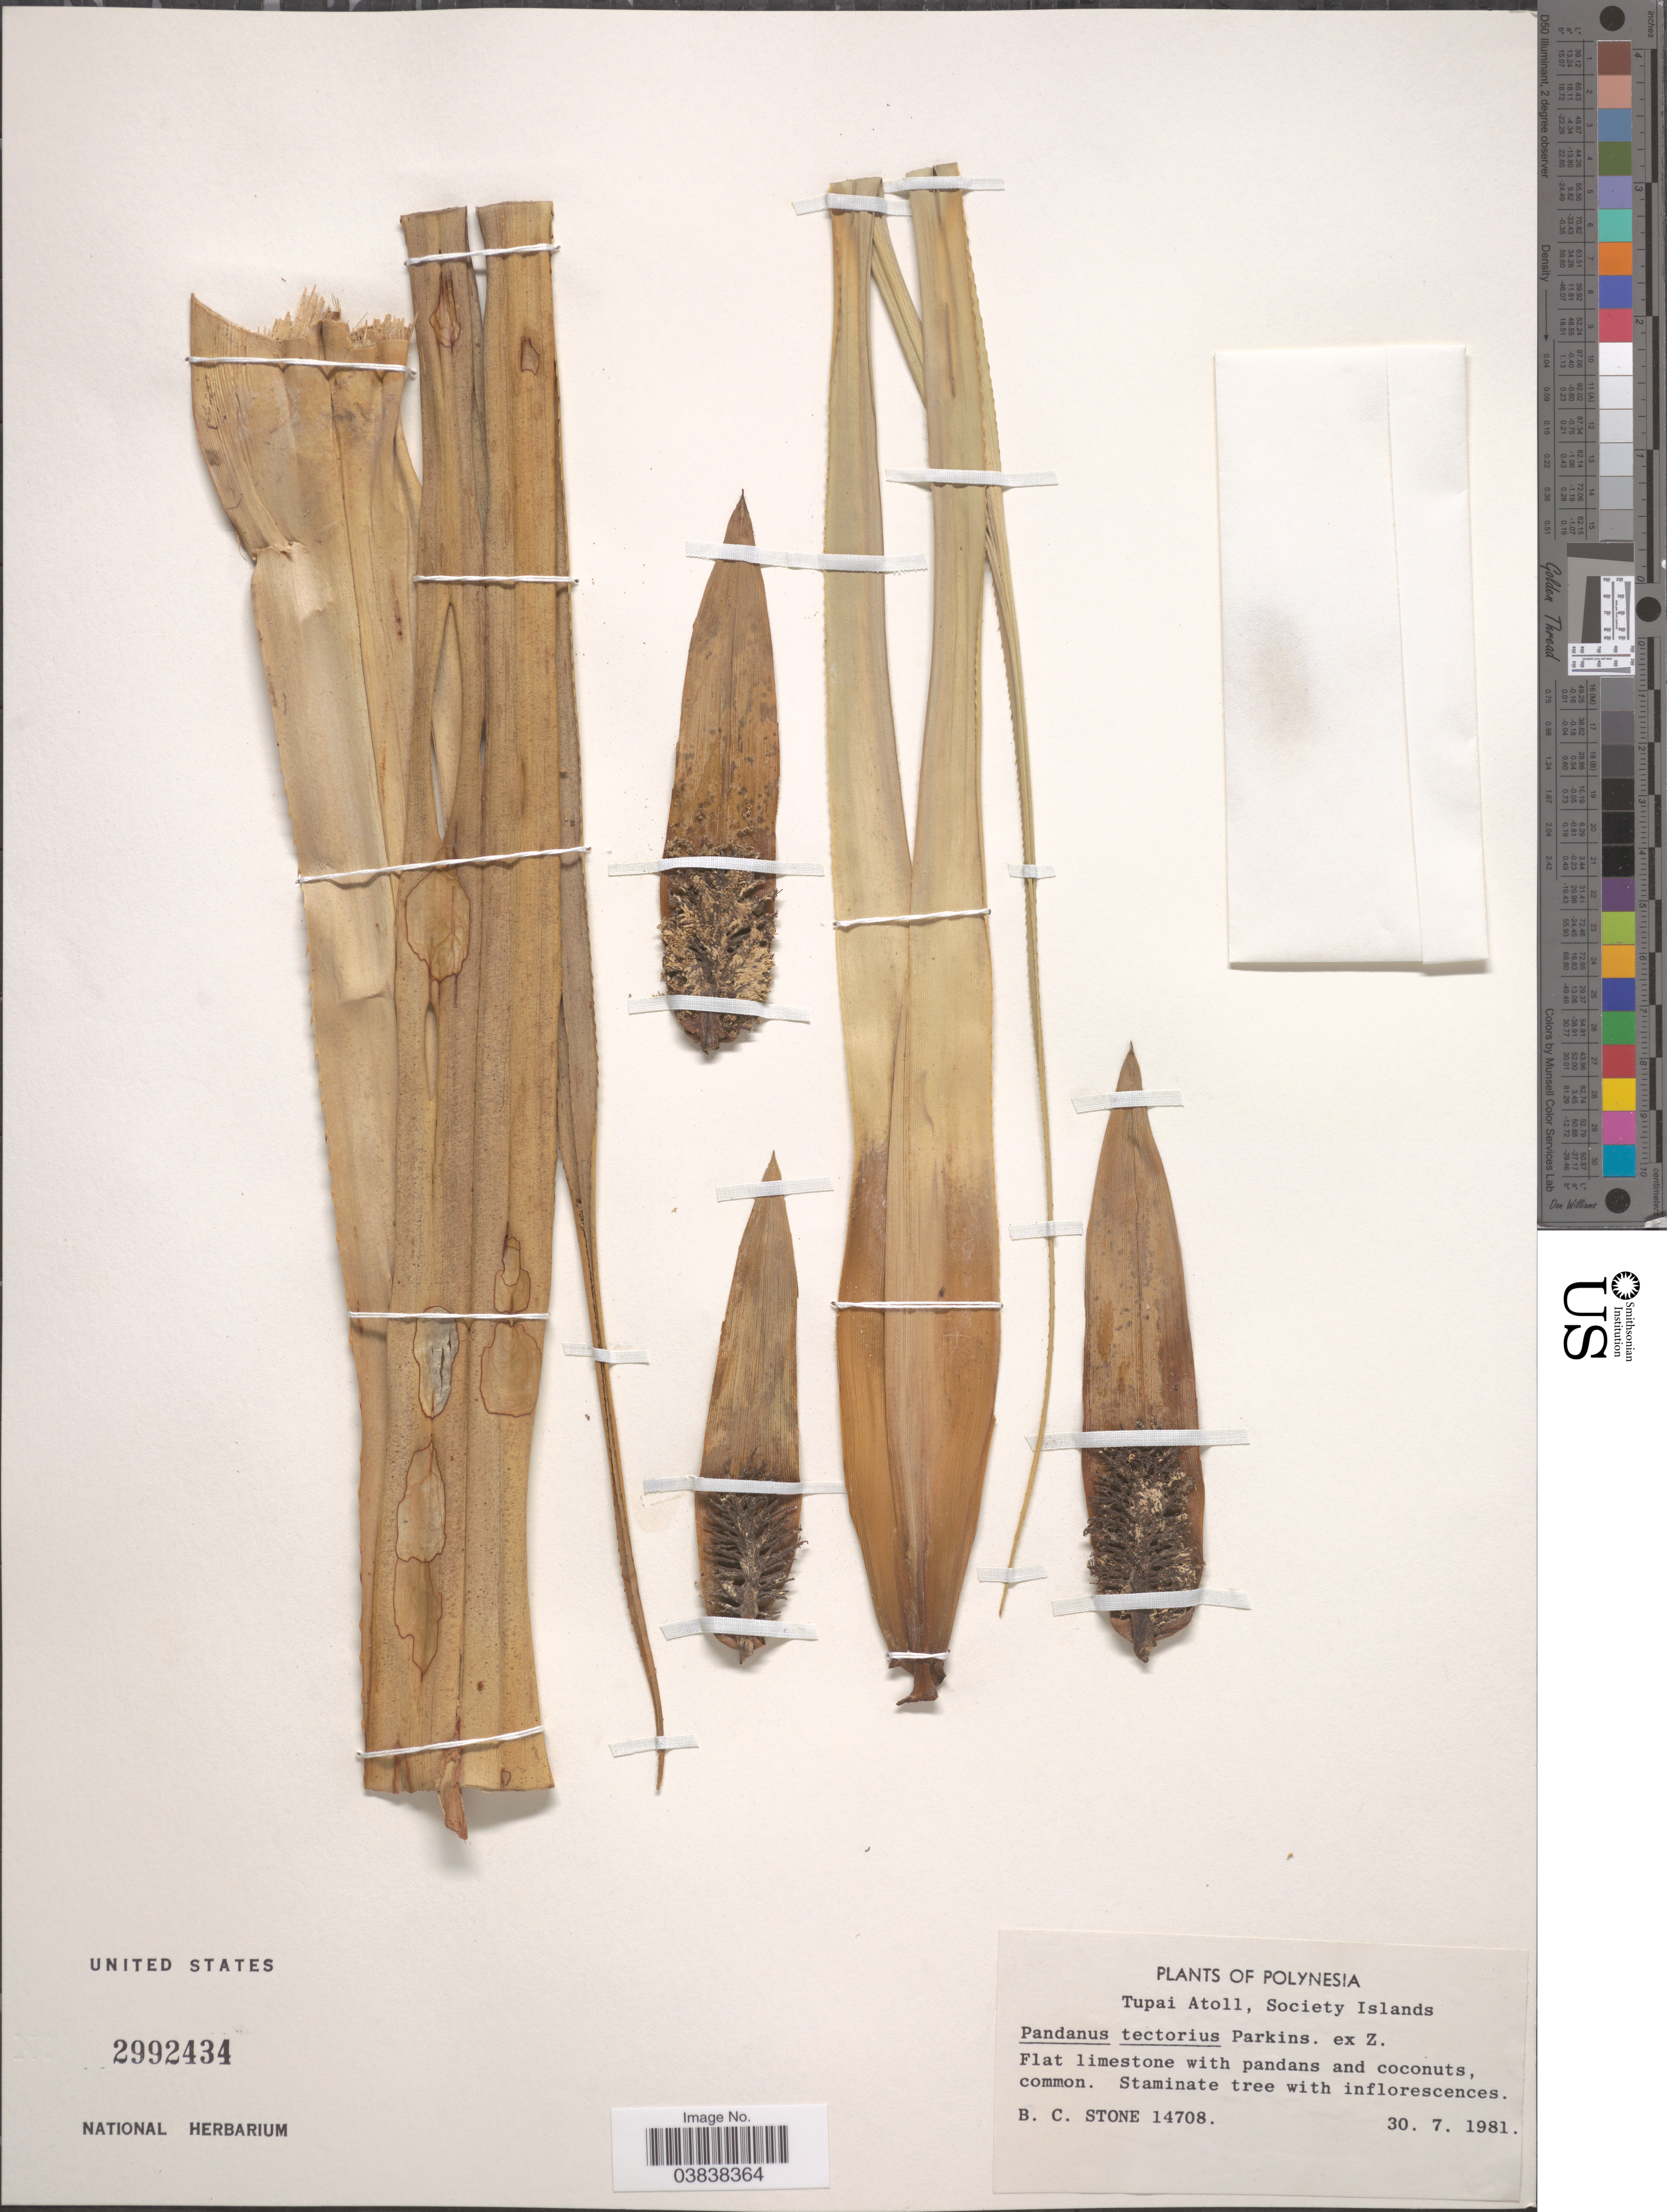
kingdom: Plantae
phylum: Tracheophyta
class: Liliopsida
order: Pandanales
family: Pandanaceae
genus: Pandanus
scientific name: Pandanus tectorius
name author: Parkinson ex DuRoi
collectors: B. C. Stone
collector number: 14708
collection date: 1981-07-30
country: French Polynesia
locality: Polynesia. Tupai Atoll, Society Islands.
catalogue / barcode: US 2992434